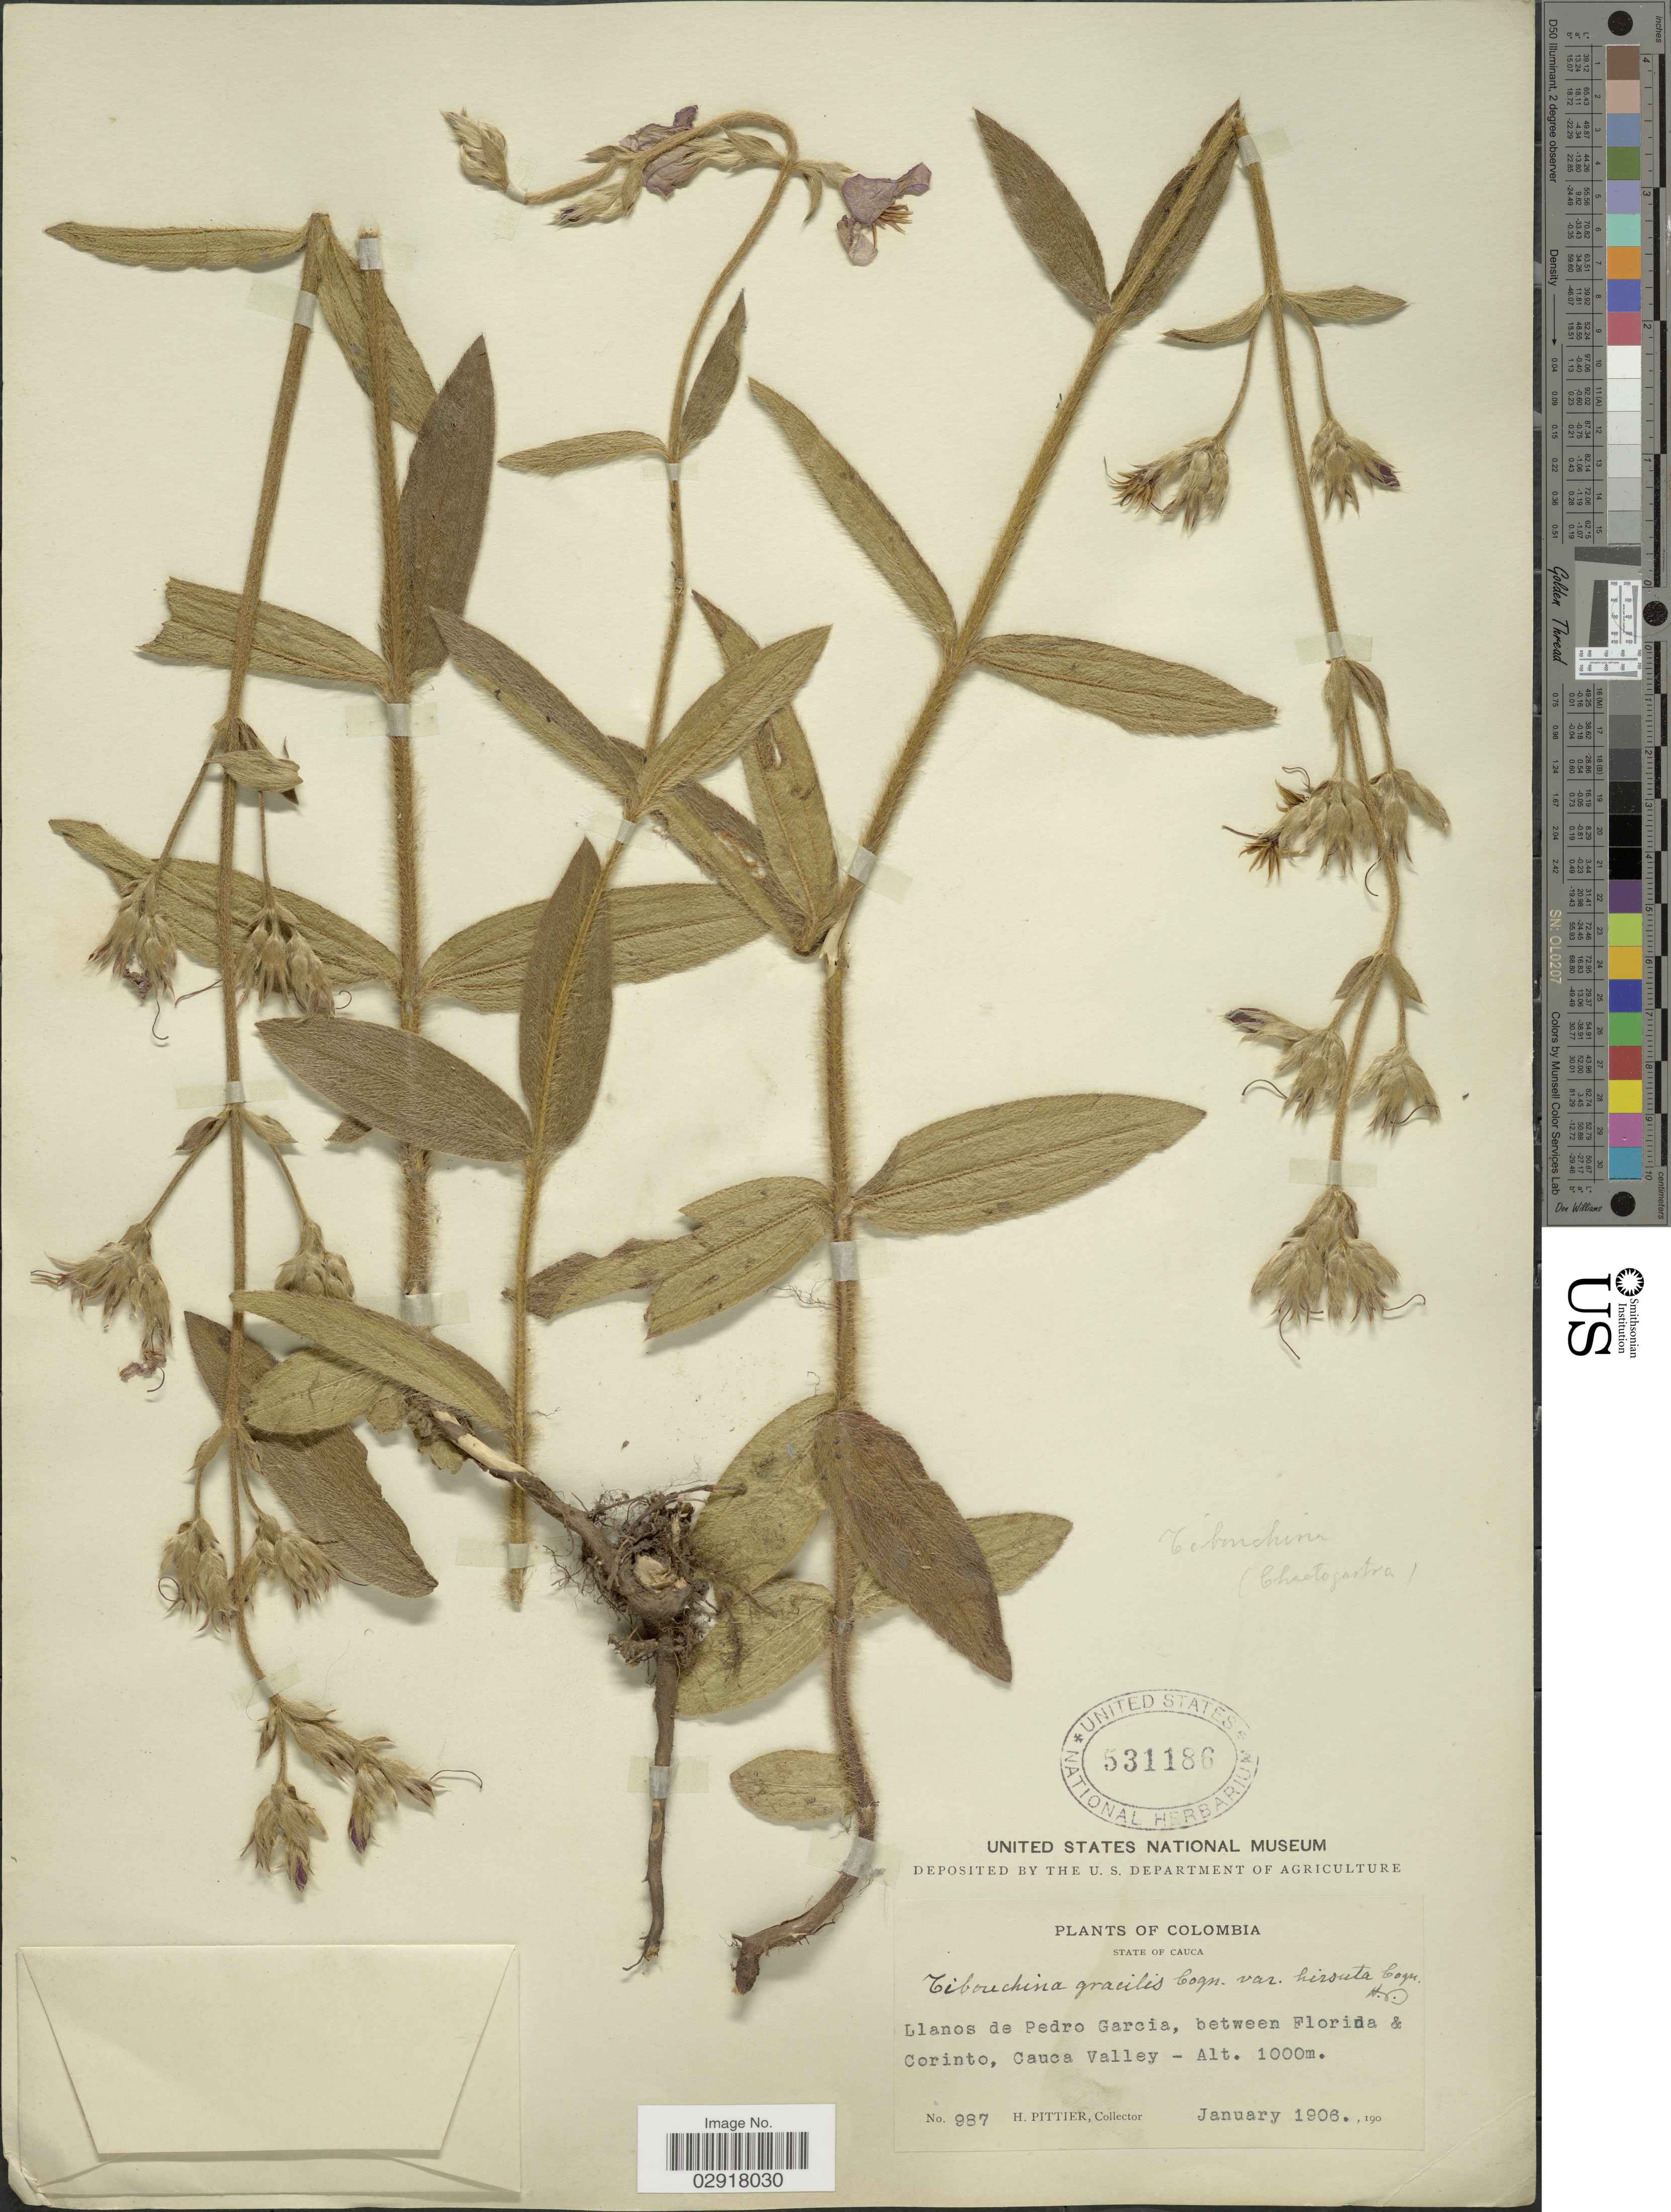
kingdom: Plantae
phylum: Tracheophyta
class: Magnoliopsida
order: Myrtales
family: Melastomataceae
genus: Chaetogastra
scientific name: Chaetogastra gracilis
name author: (Bonpl.) DC.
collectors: H. F. Pittier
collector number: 987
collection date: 1906-01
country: Colombia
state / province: Cauca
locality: Llanos de Pedro, Garcia, between Florida & Corinot, Cauca Valley.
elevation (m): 1000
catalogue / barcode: US 531186